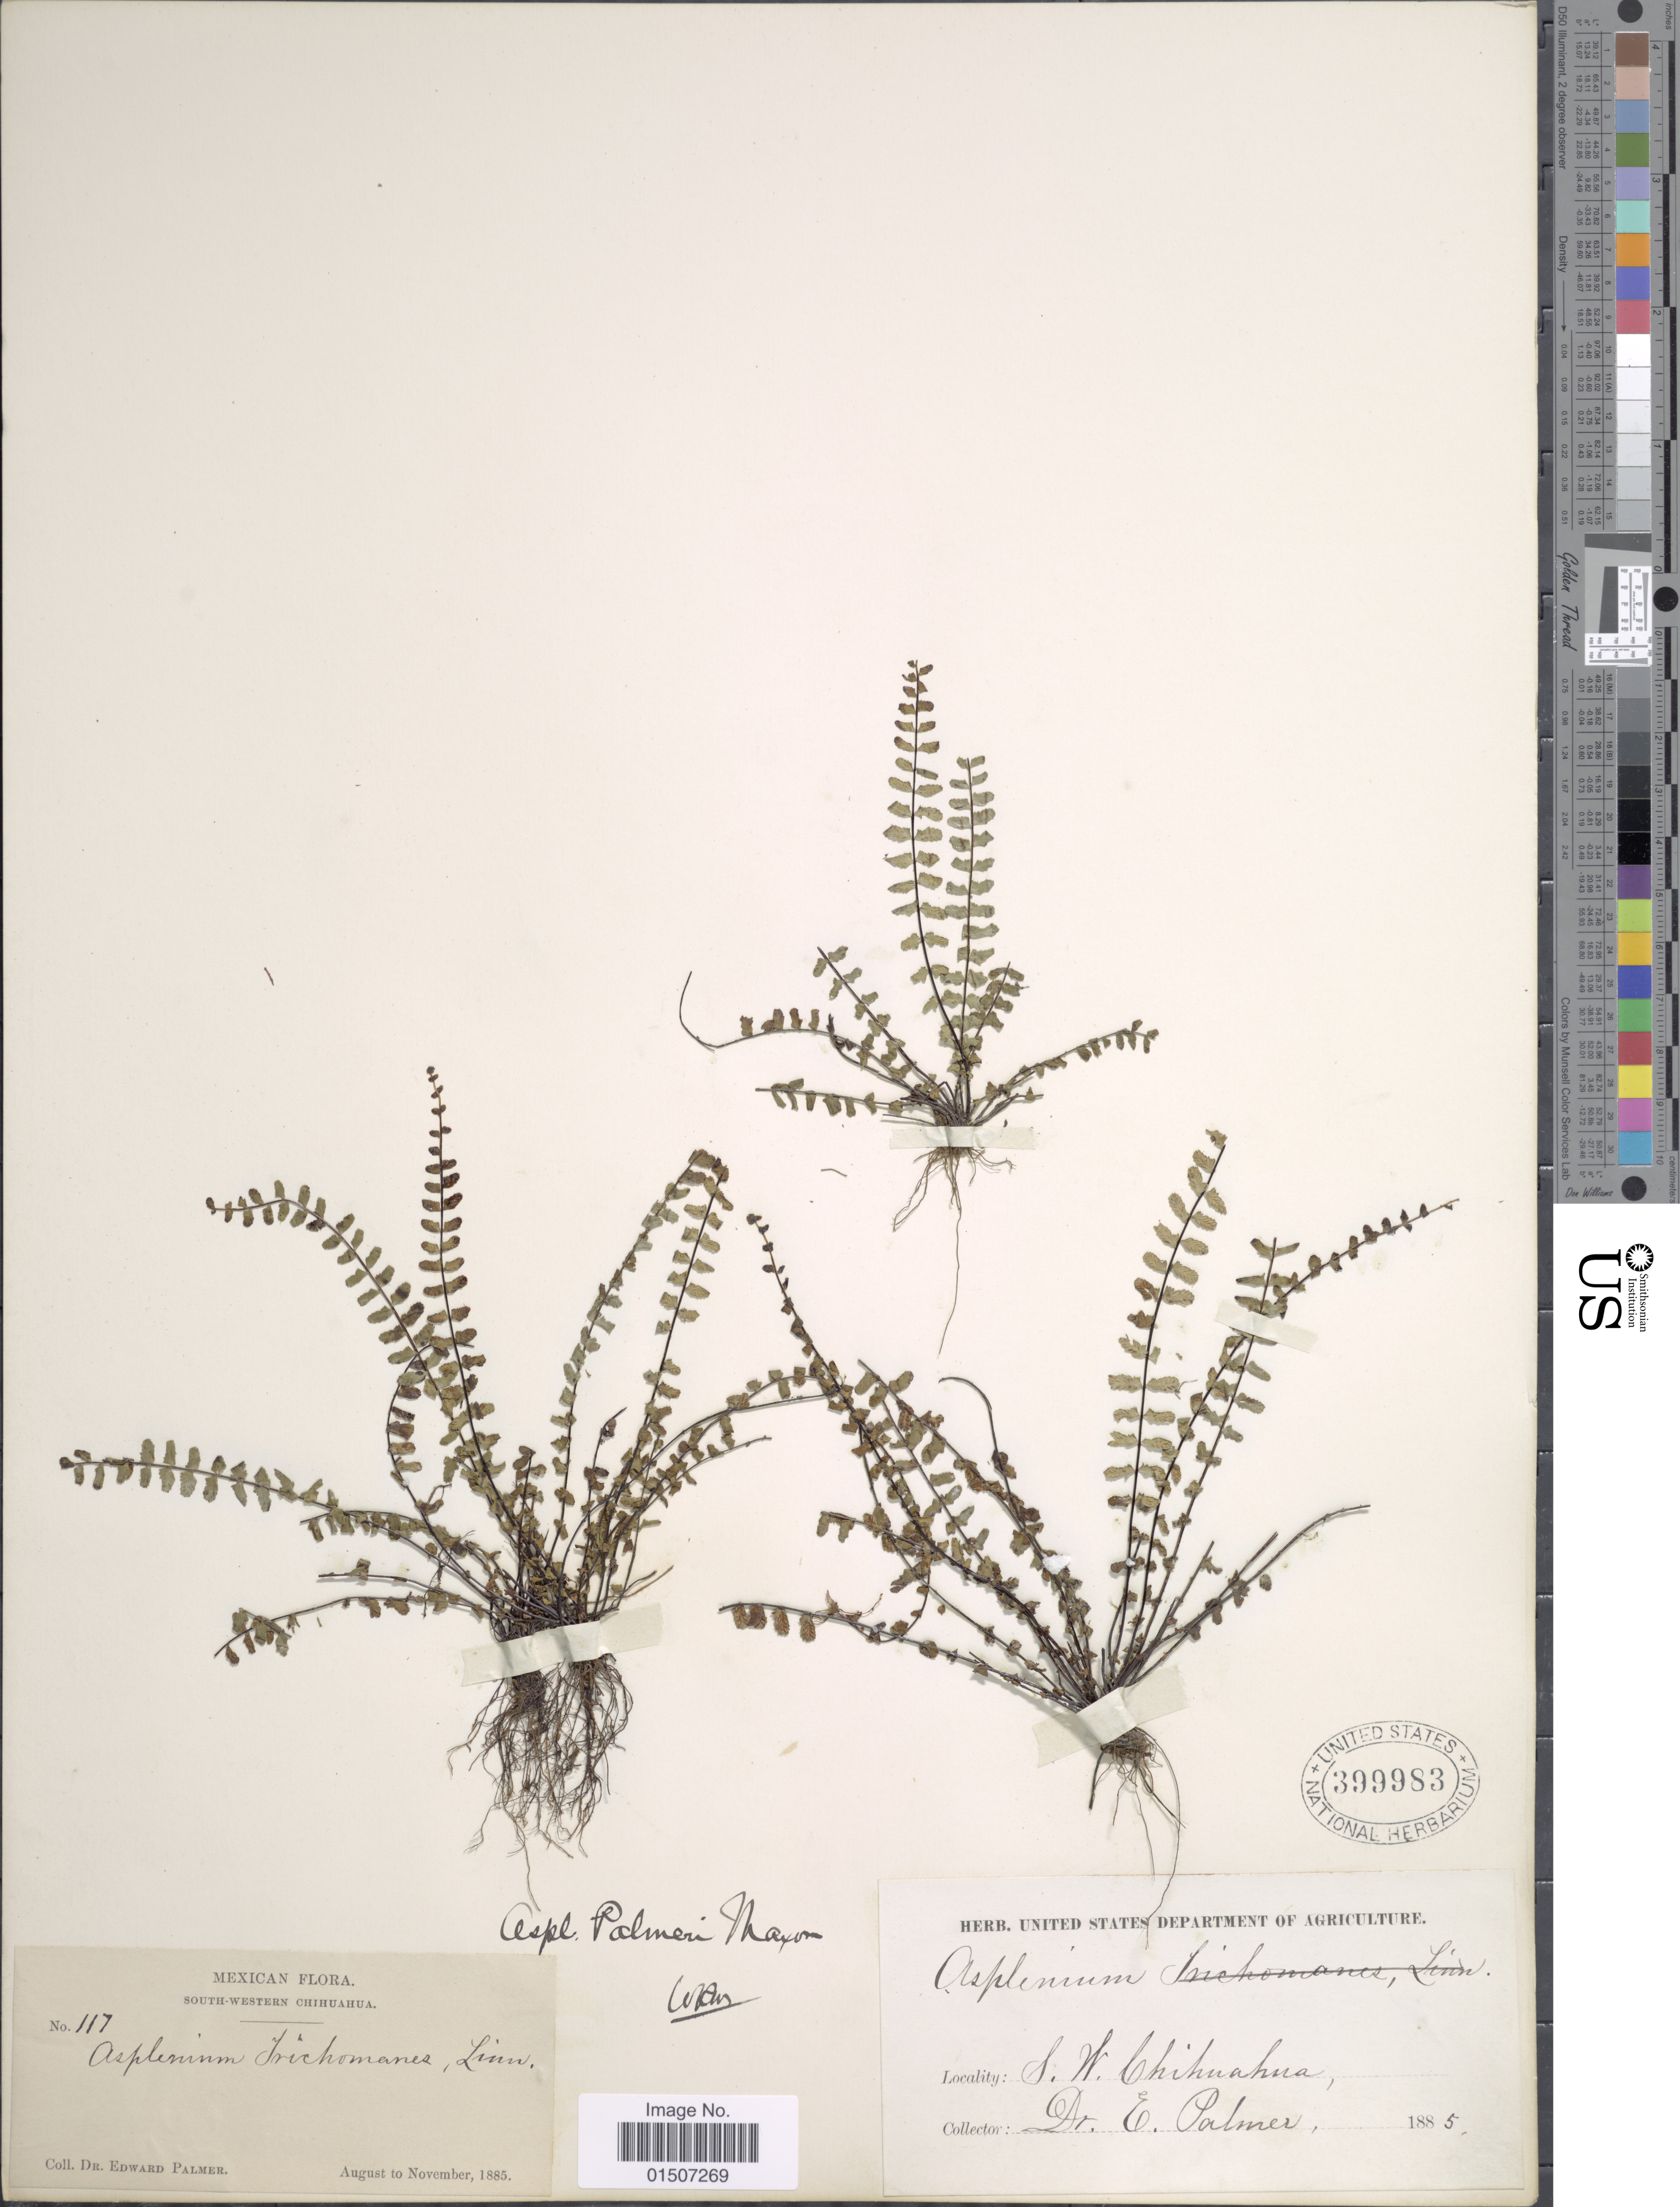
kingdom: Plantae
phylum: Tracheophyta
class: Polypodiopsida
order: Polypodiales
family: Aspleniaceae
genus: Asplenium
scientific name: Asplenium palmeri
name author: Maxon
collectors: E. Palmer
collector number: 117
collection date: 1885-08/1885-11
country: Mexico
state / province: Chihuahua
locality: South-western Chihuahua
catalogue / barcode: US 399983